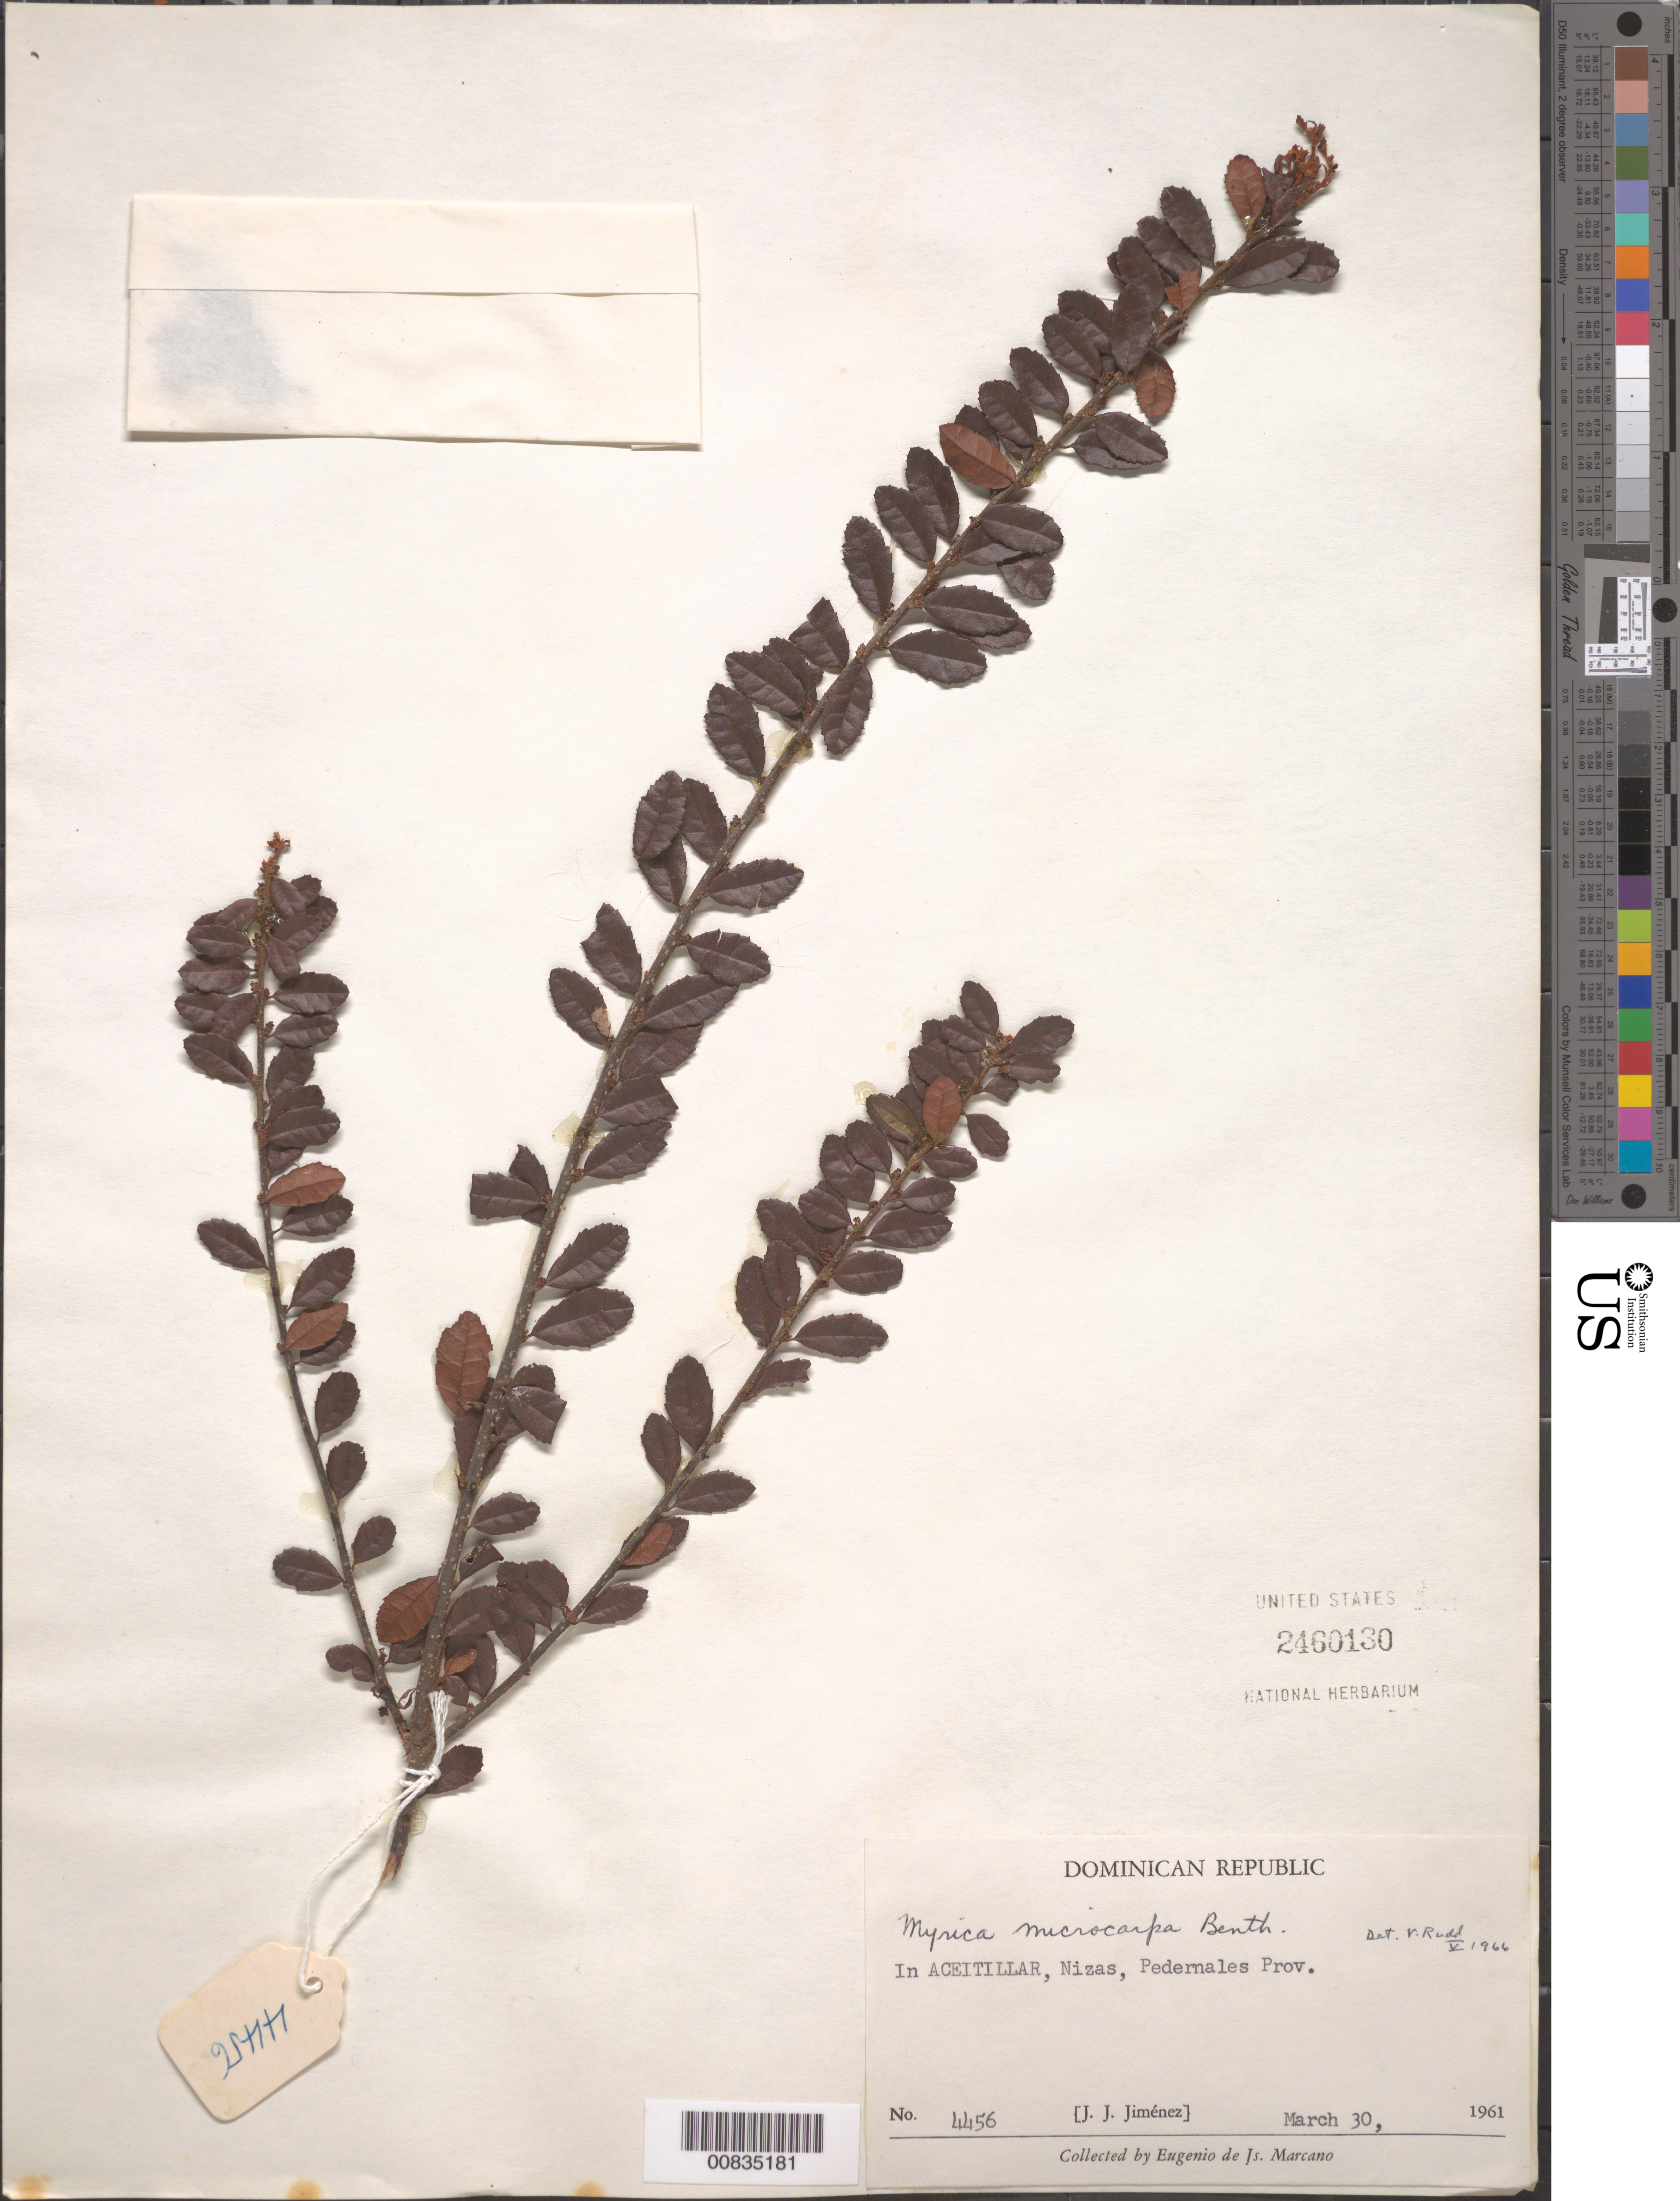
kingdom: Plantae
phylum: Tracheophyta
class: Magnoliopsida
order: Fagales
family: Myricaceae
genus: Myrica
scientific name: Myrica microcarpa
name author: Benth.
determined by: Rudd, V. E.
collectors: J. J. Jiménez & E. J. Marcano F.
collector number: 4456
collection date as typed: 30 Mar 1961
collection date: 1961-03-30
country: Dominican Republic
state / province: Pedernales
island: Hispaniola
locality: Aceitillar, Nizas.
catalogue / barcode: US 2460130